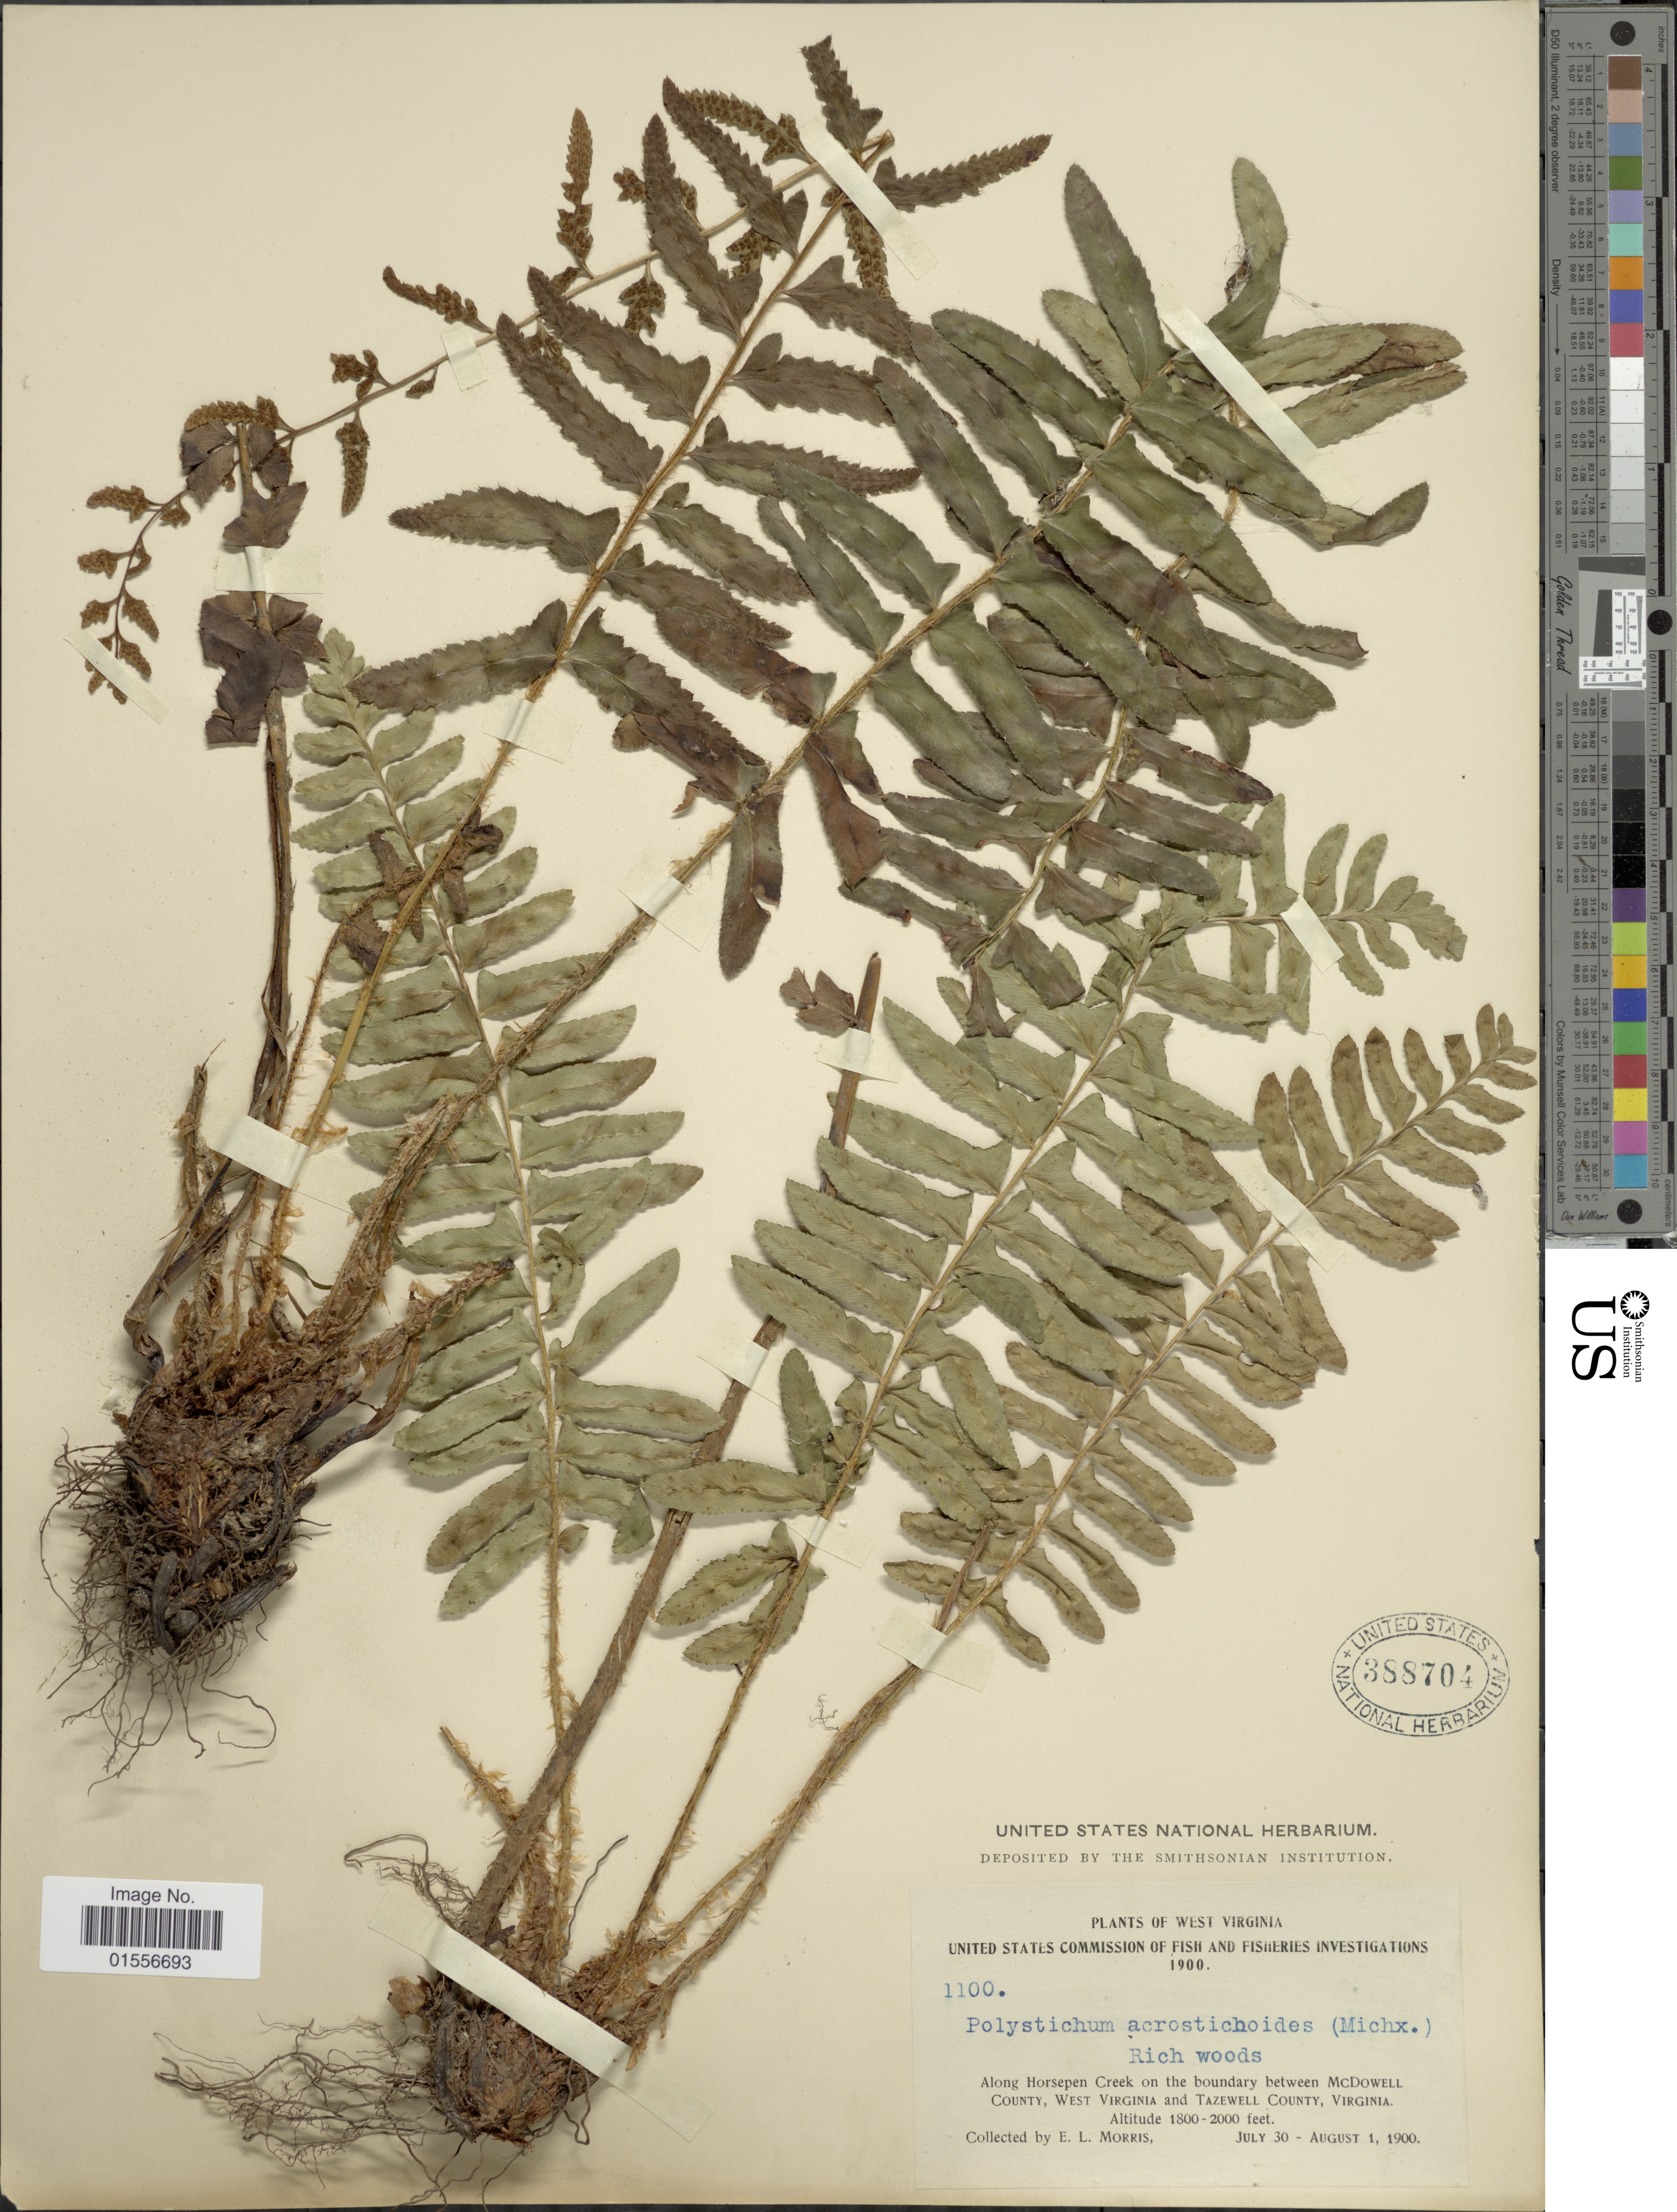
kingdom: Plantae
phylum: Tracheophyta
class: Polypodiopsida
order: Polypodiales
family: Dryopteridaceae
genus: Polystichum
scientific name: Polystichum acrostichoides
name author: (Michx.) Schott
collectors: E. Morris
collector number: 1100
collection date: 1900-07-30/1900-08-01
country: United States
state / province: Virginia / West Virginia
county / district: Tazewell / McDowell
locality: Along Horsepen Creek on the boundary between McDowell County, West Virginia and Tazewell County.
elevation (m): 549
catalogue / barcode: US 388704